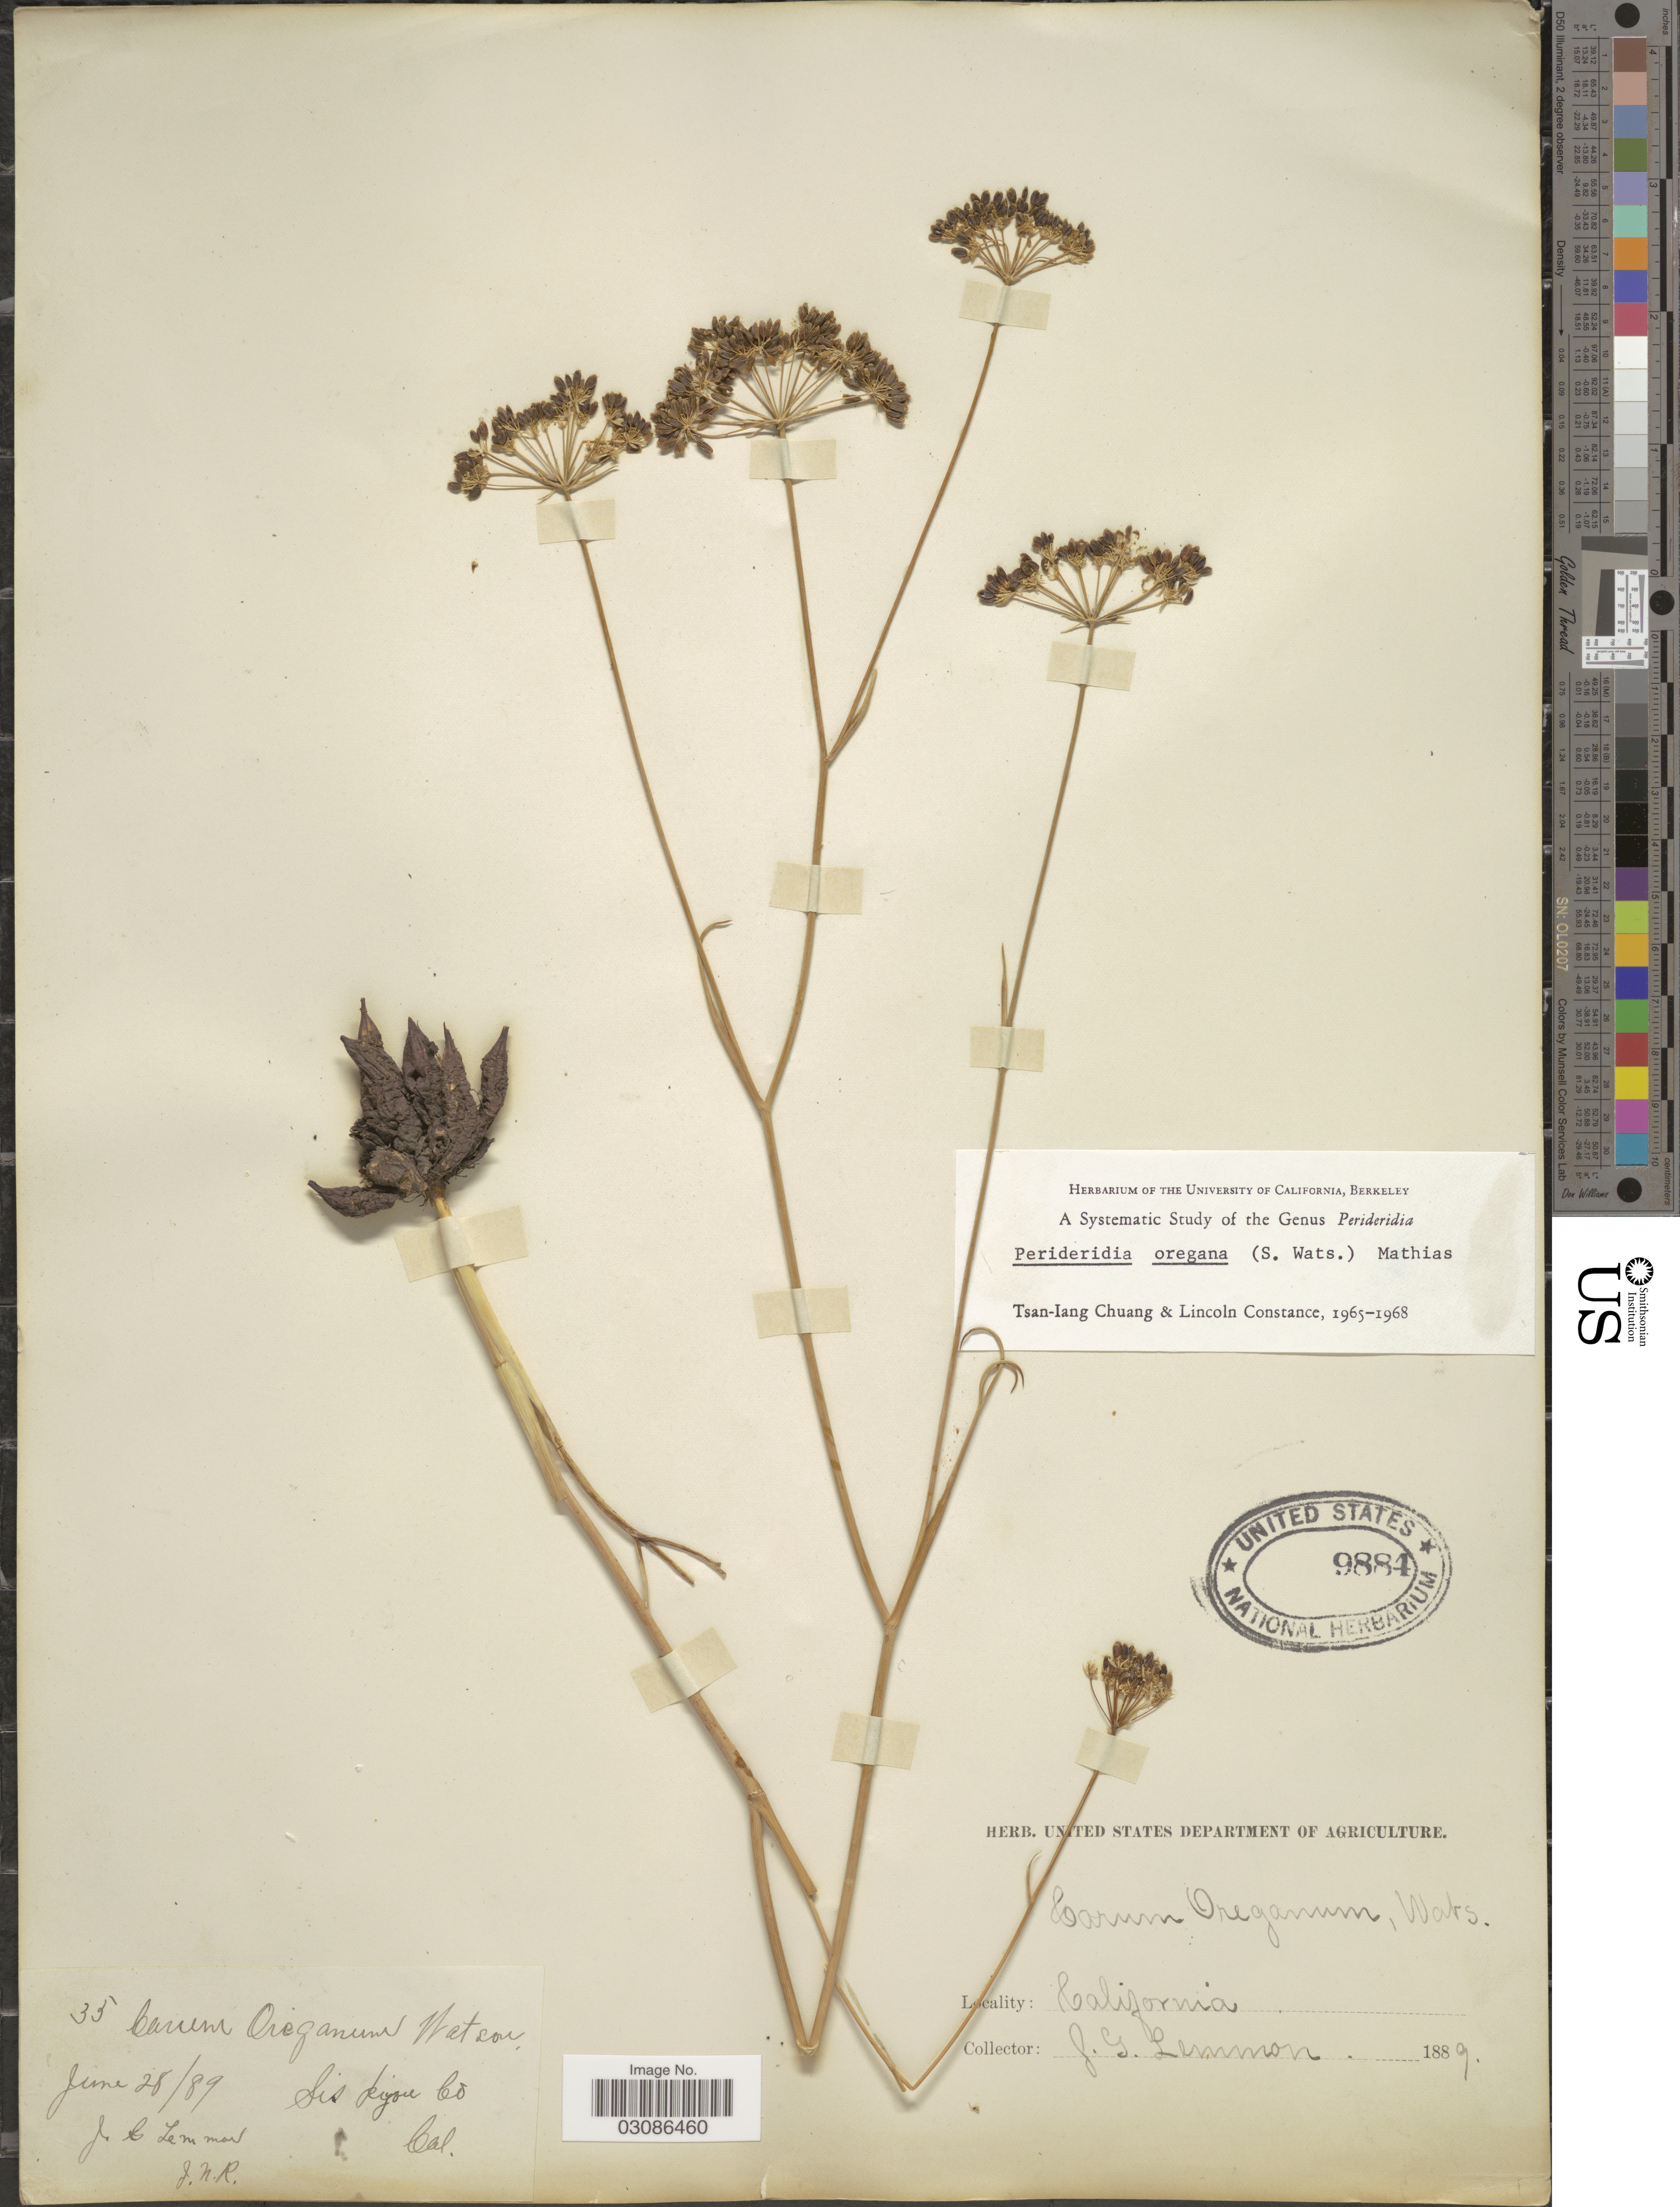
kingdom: Plantae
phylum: Tracheophyta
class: Magnoliopsida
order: Apiales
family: Apiaceae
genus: Perideridia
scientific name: Perideridia oregana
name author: (S. Watson) Mathias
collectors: J. Lemmon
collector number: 35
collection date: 1889-06-28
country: United States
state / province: California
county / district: Siskiyou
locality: Siskiyou Co.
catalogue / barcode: US 9884